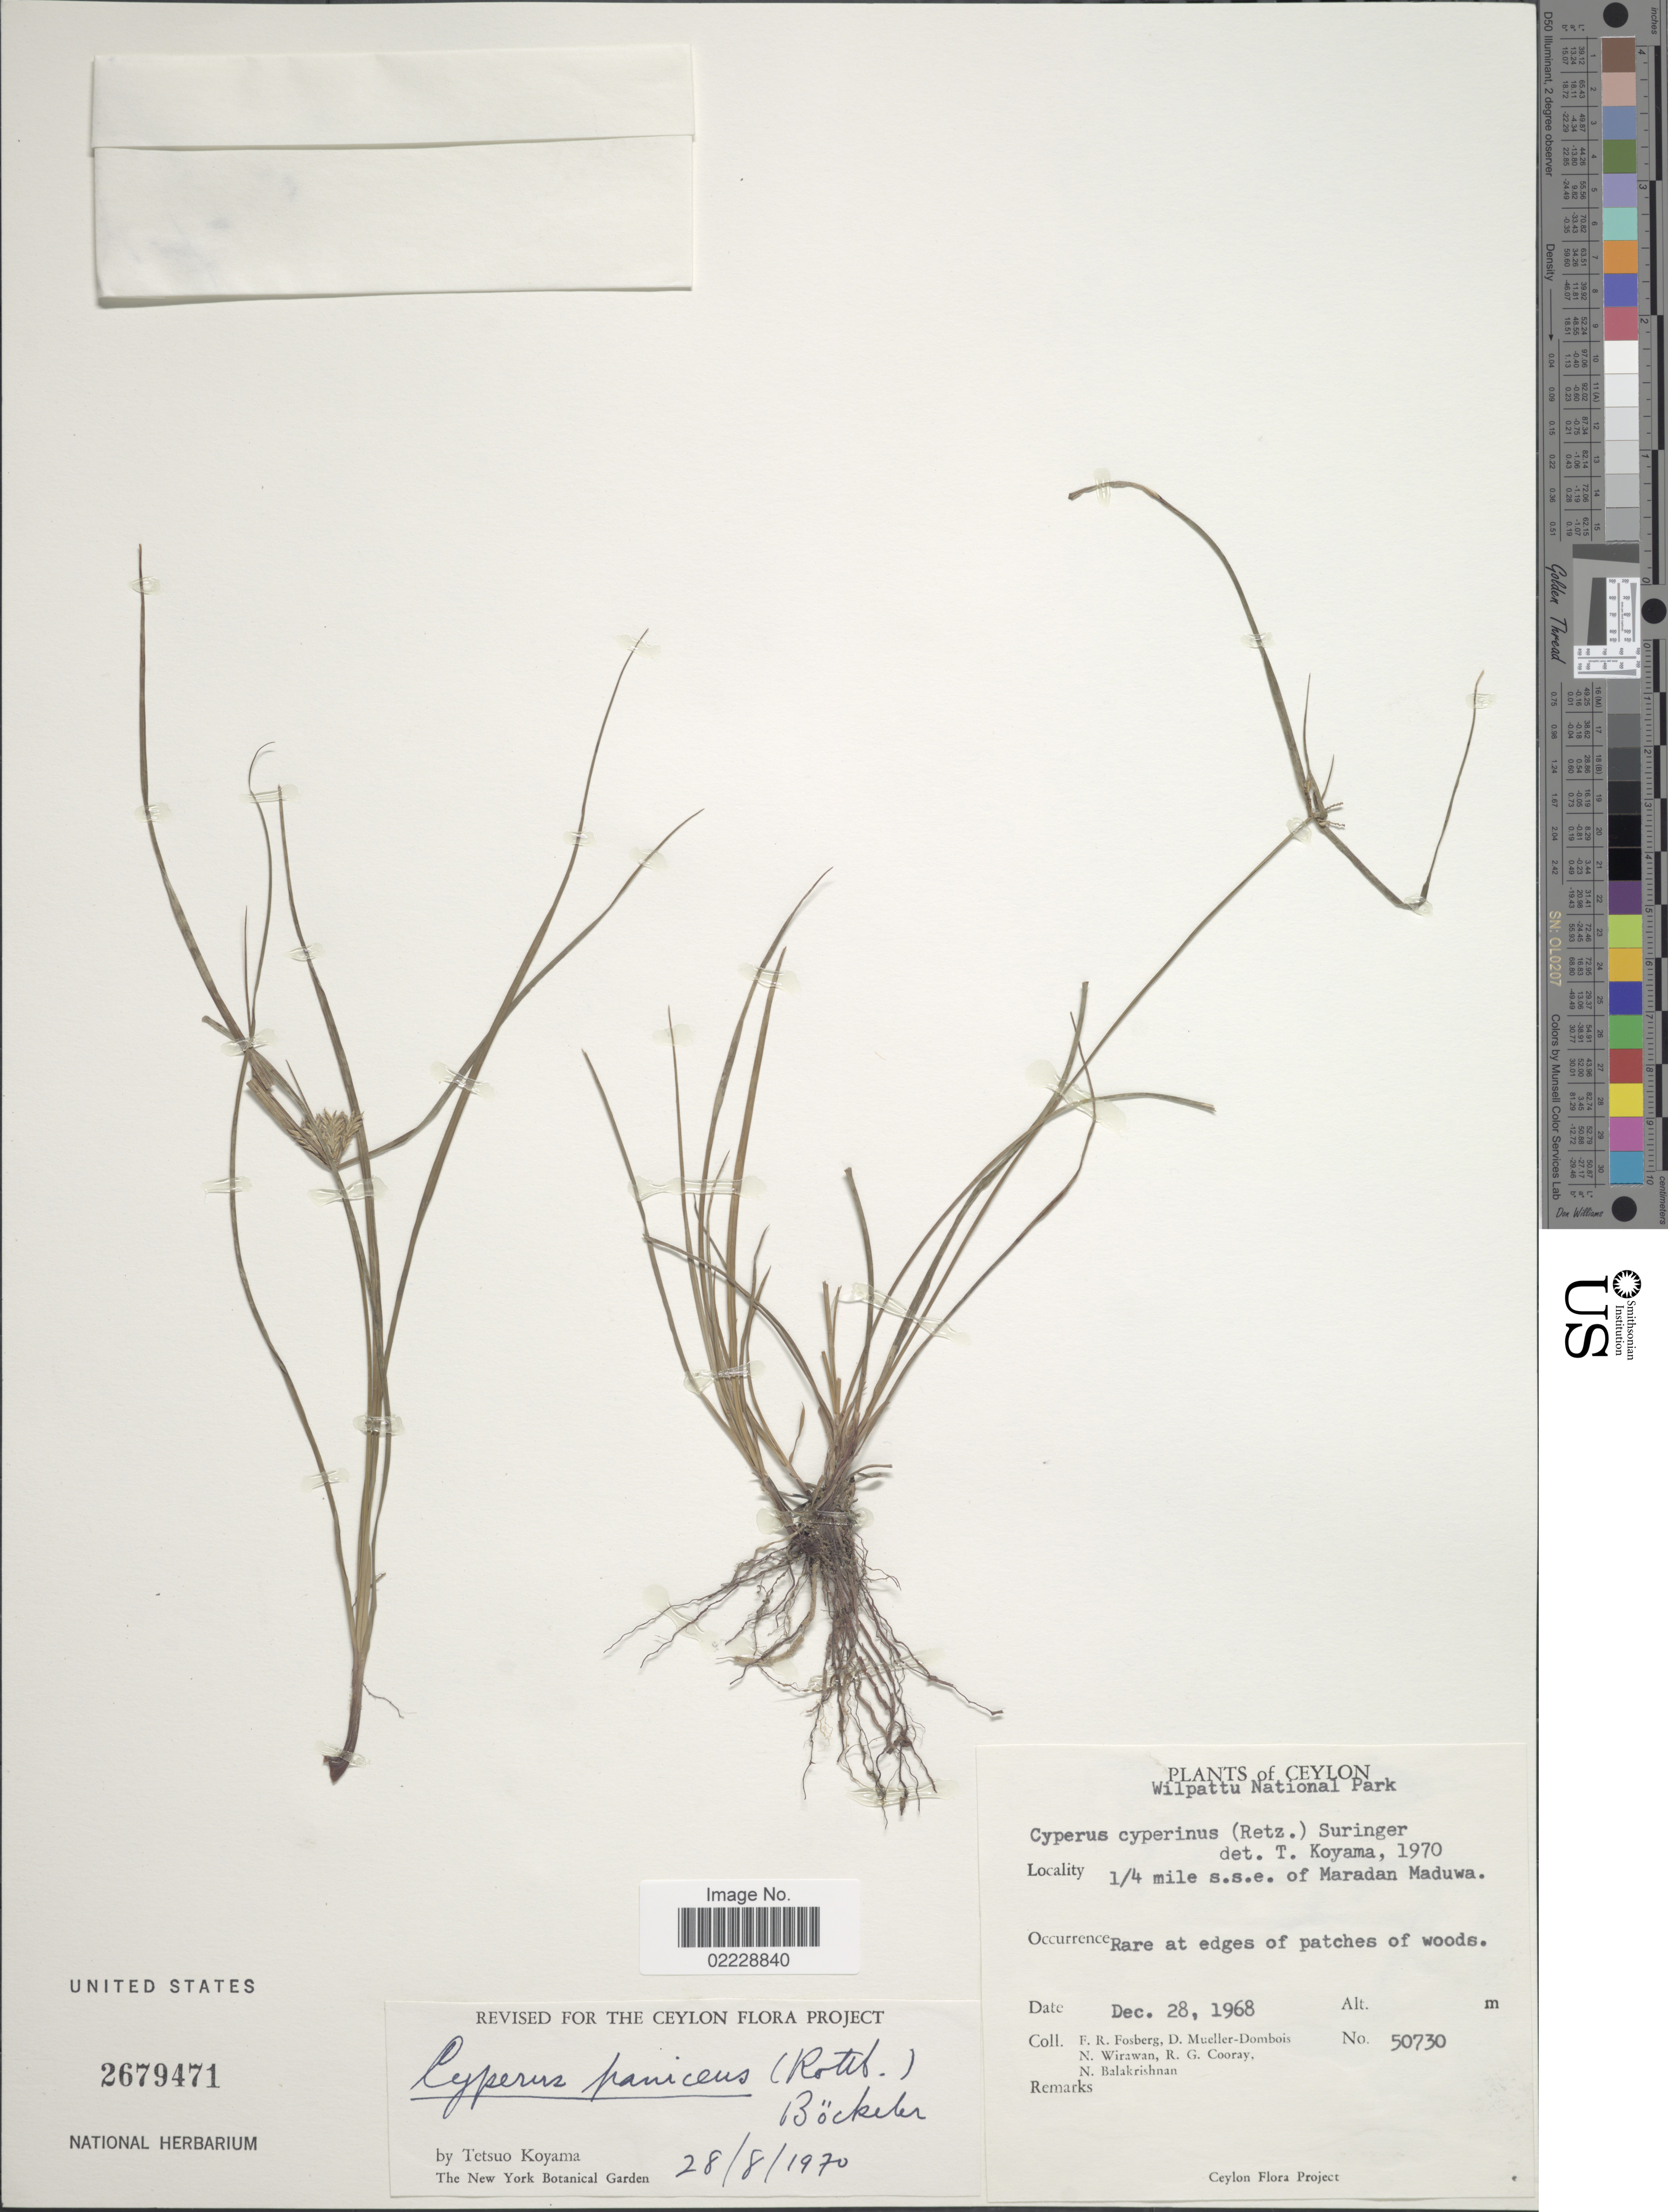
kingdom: Plantae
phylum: Tracheophyta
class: Liliopsida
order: Poales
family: Cyperaceae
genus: Cyperus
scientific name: Cyperus paniceus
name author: (Rottb.) Boeckeler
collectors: F. R. Fosberg, D. Mueller-Dombois, N. Wirawan, R. Cooray & N. Balakrishnan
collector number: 50730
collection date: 1968-12-28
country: Sri Lanka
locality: Ceylon, 1/4 mile .s.e. of Maradan Maduwa, Wilpattu National Park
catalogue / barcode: US 2679471